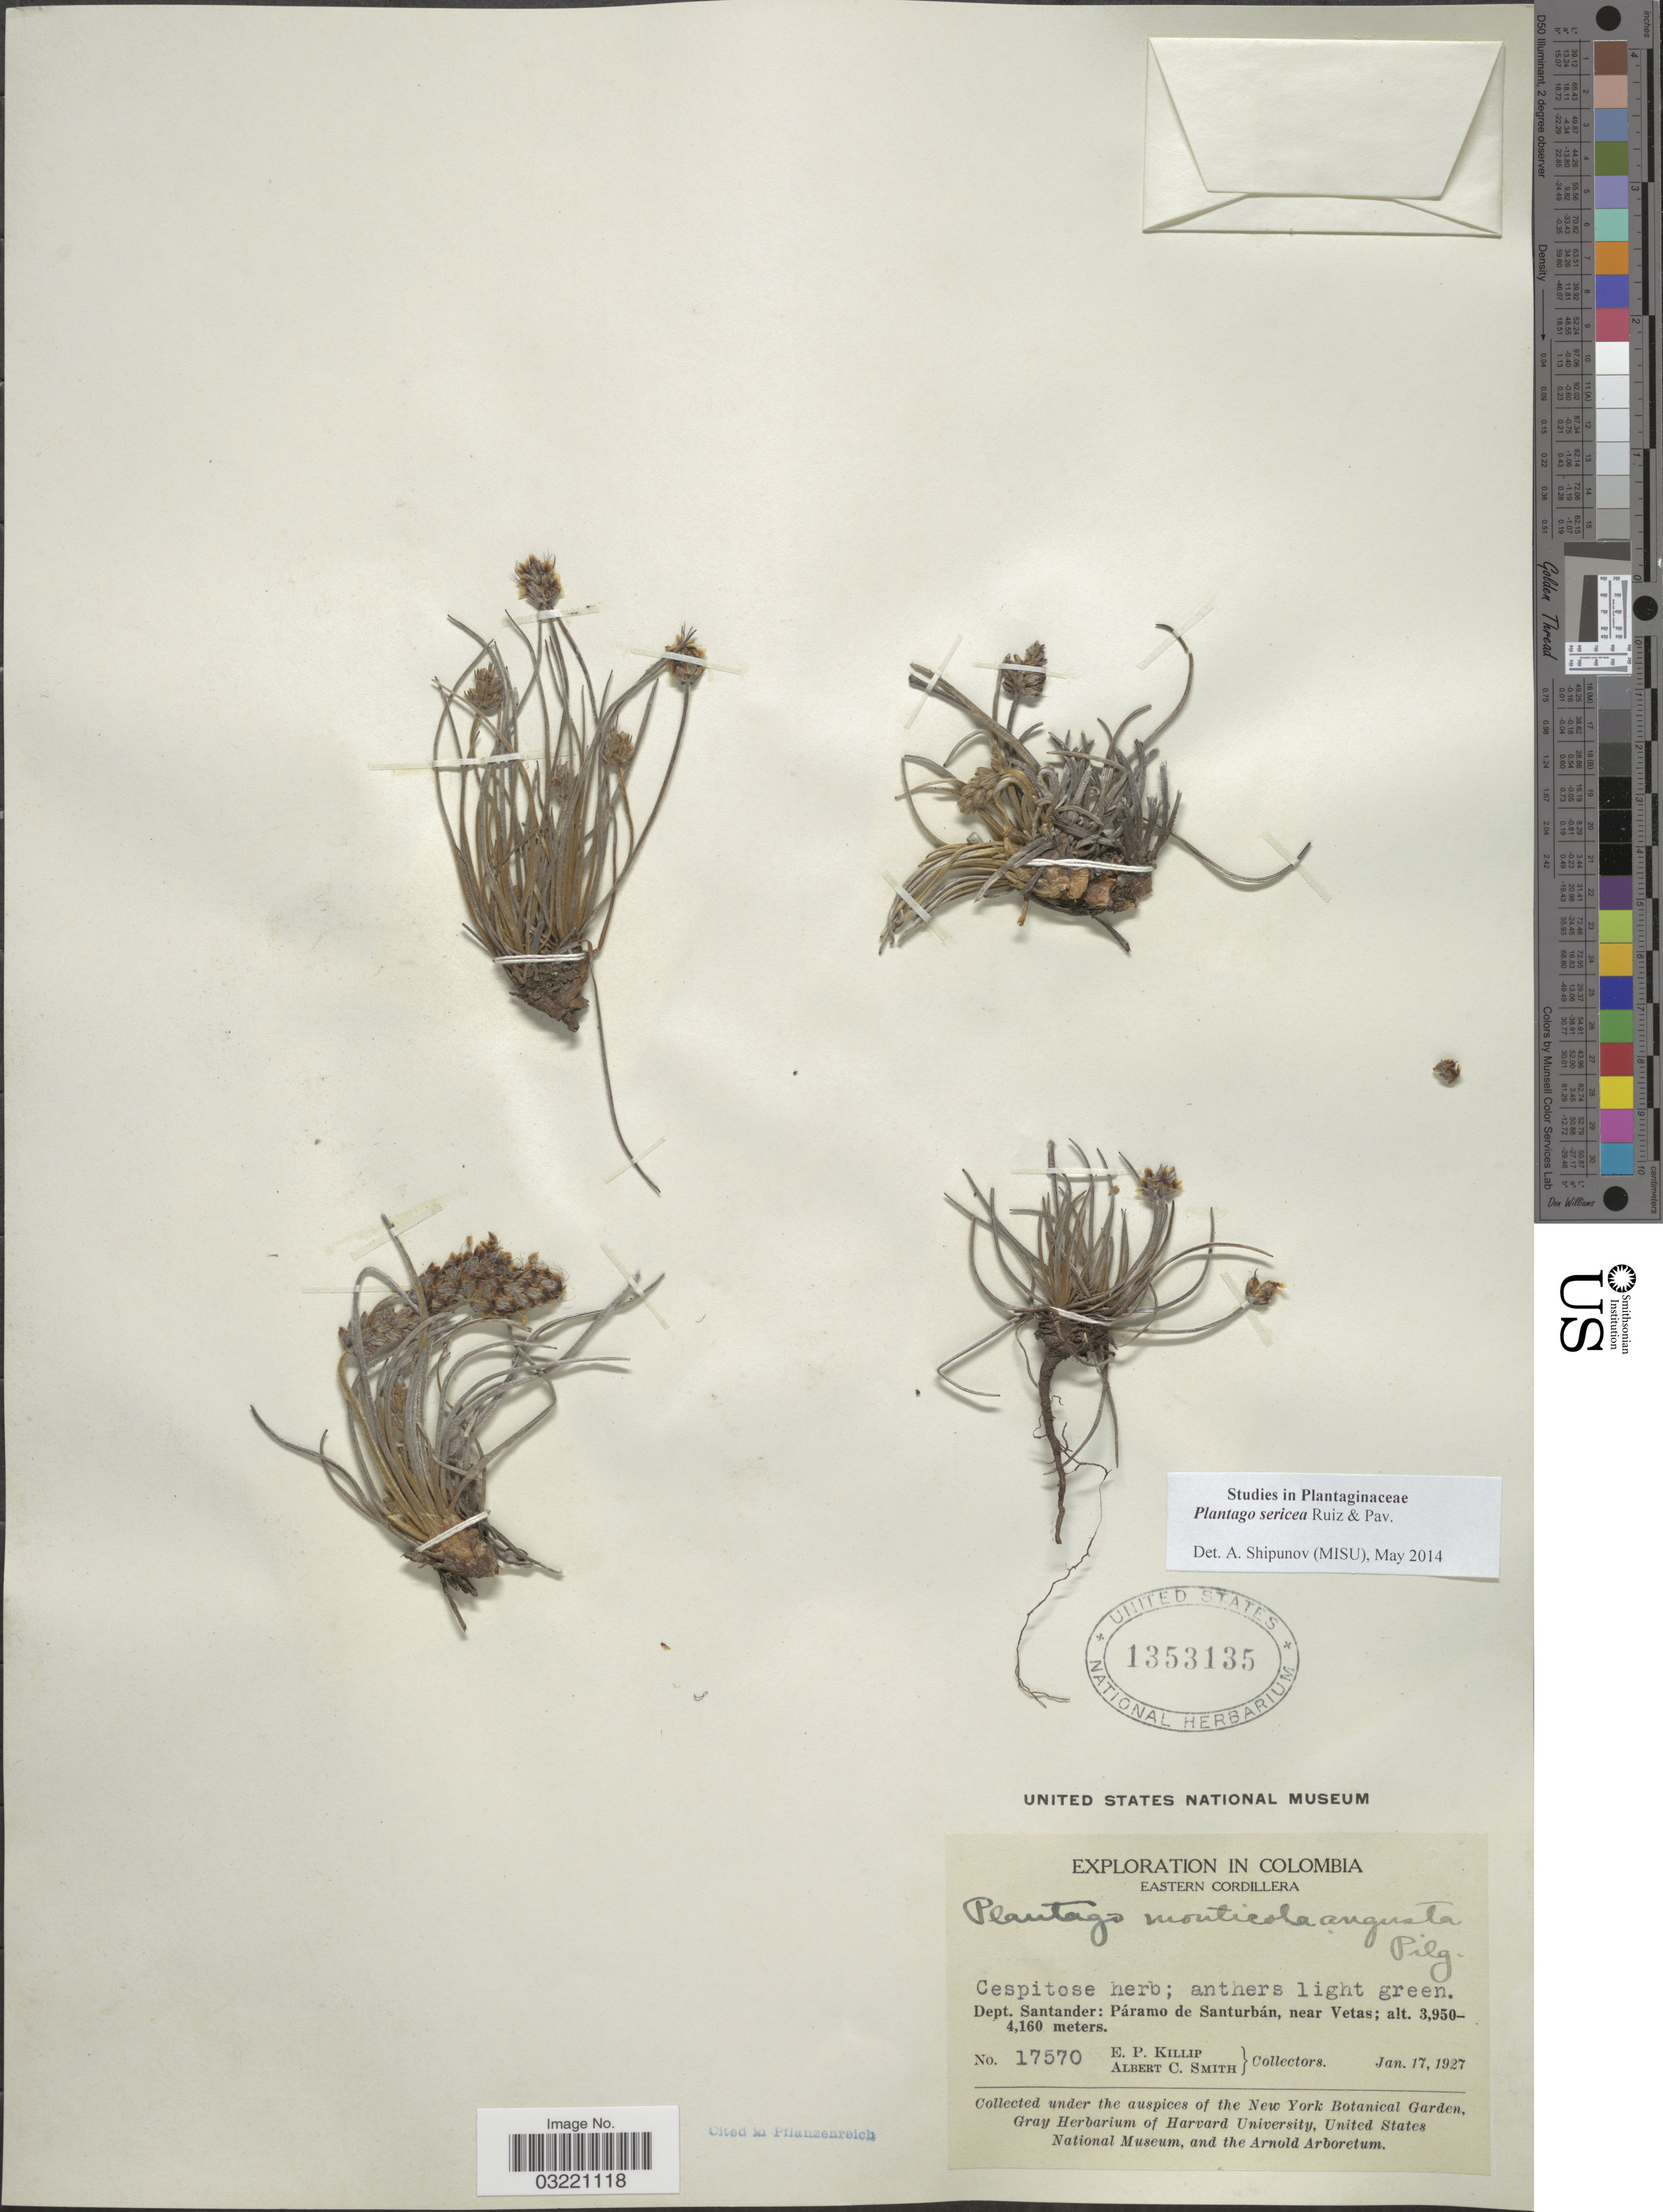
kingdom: Plantae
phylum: Tracheophyta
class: Magnoliopsida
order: Lamiales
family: Plantaginaceae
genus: Plantago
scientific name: Plantago sericea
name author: Ruiz & Pav.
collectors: E. P. Killip & A. C. Smith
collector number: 17570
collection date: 1927-01-17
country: Colombia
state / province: Santander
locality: Eastern Cordillera. Dept. Santander: Páramo de Santurbán, near Vetas.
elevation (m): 3950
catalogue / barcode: US 1353135